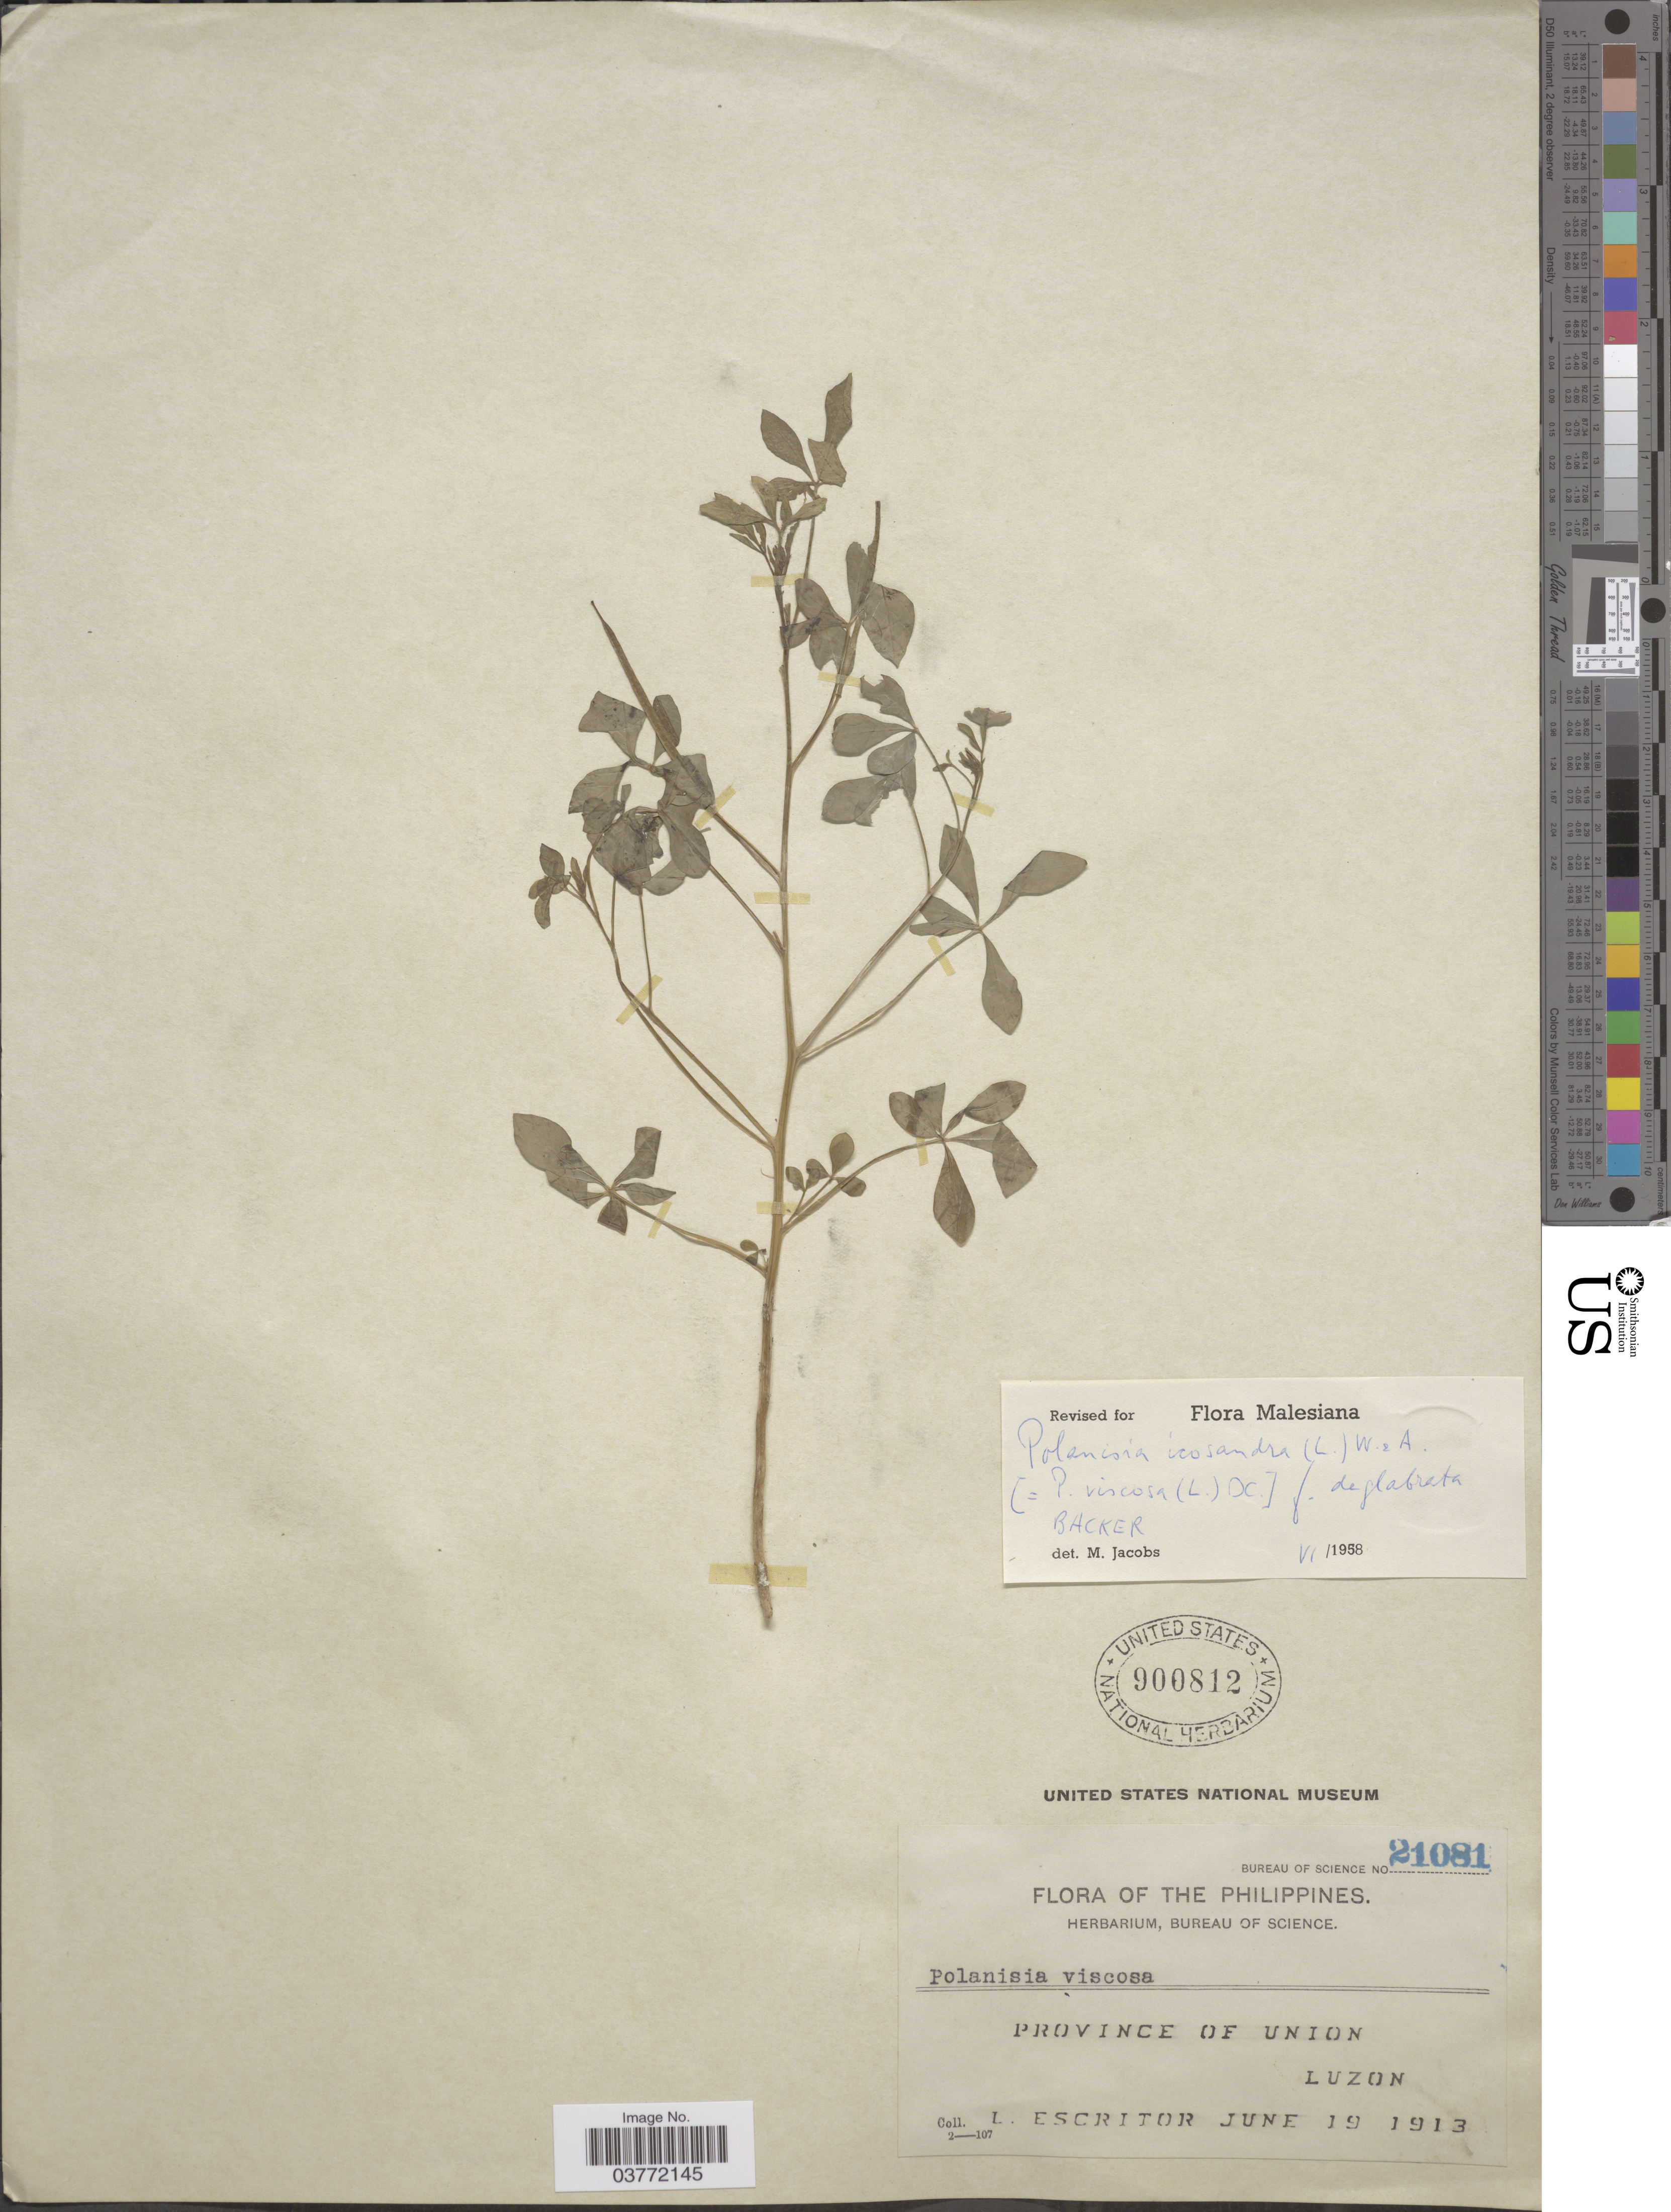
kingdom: Plantae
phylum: Tracheophyta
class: Magnoliopsida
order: Brassicales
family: Cleomaceae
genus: Arivela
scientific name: Arivela viscosa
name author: (L.) Raf.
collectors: L. Escritor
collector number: Bureau of Science 21081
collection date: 1913-06-19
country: Philippines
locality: Province of Union. Luzon.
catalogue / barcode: US 900812